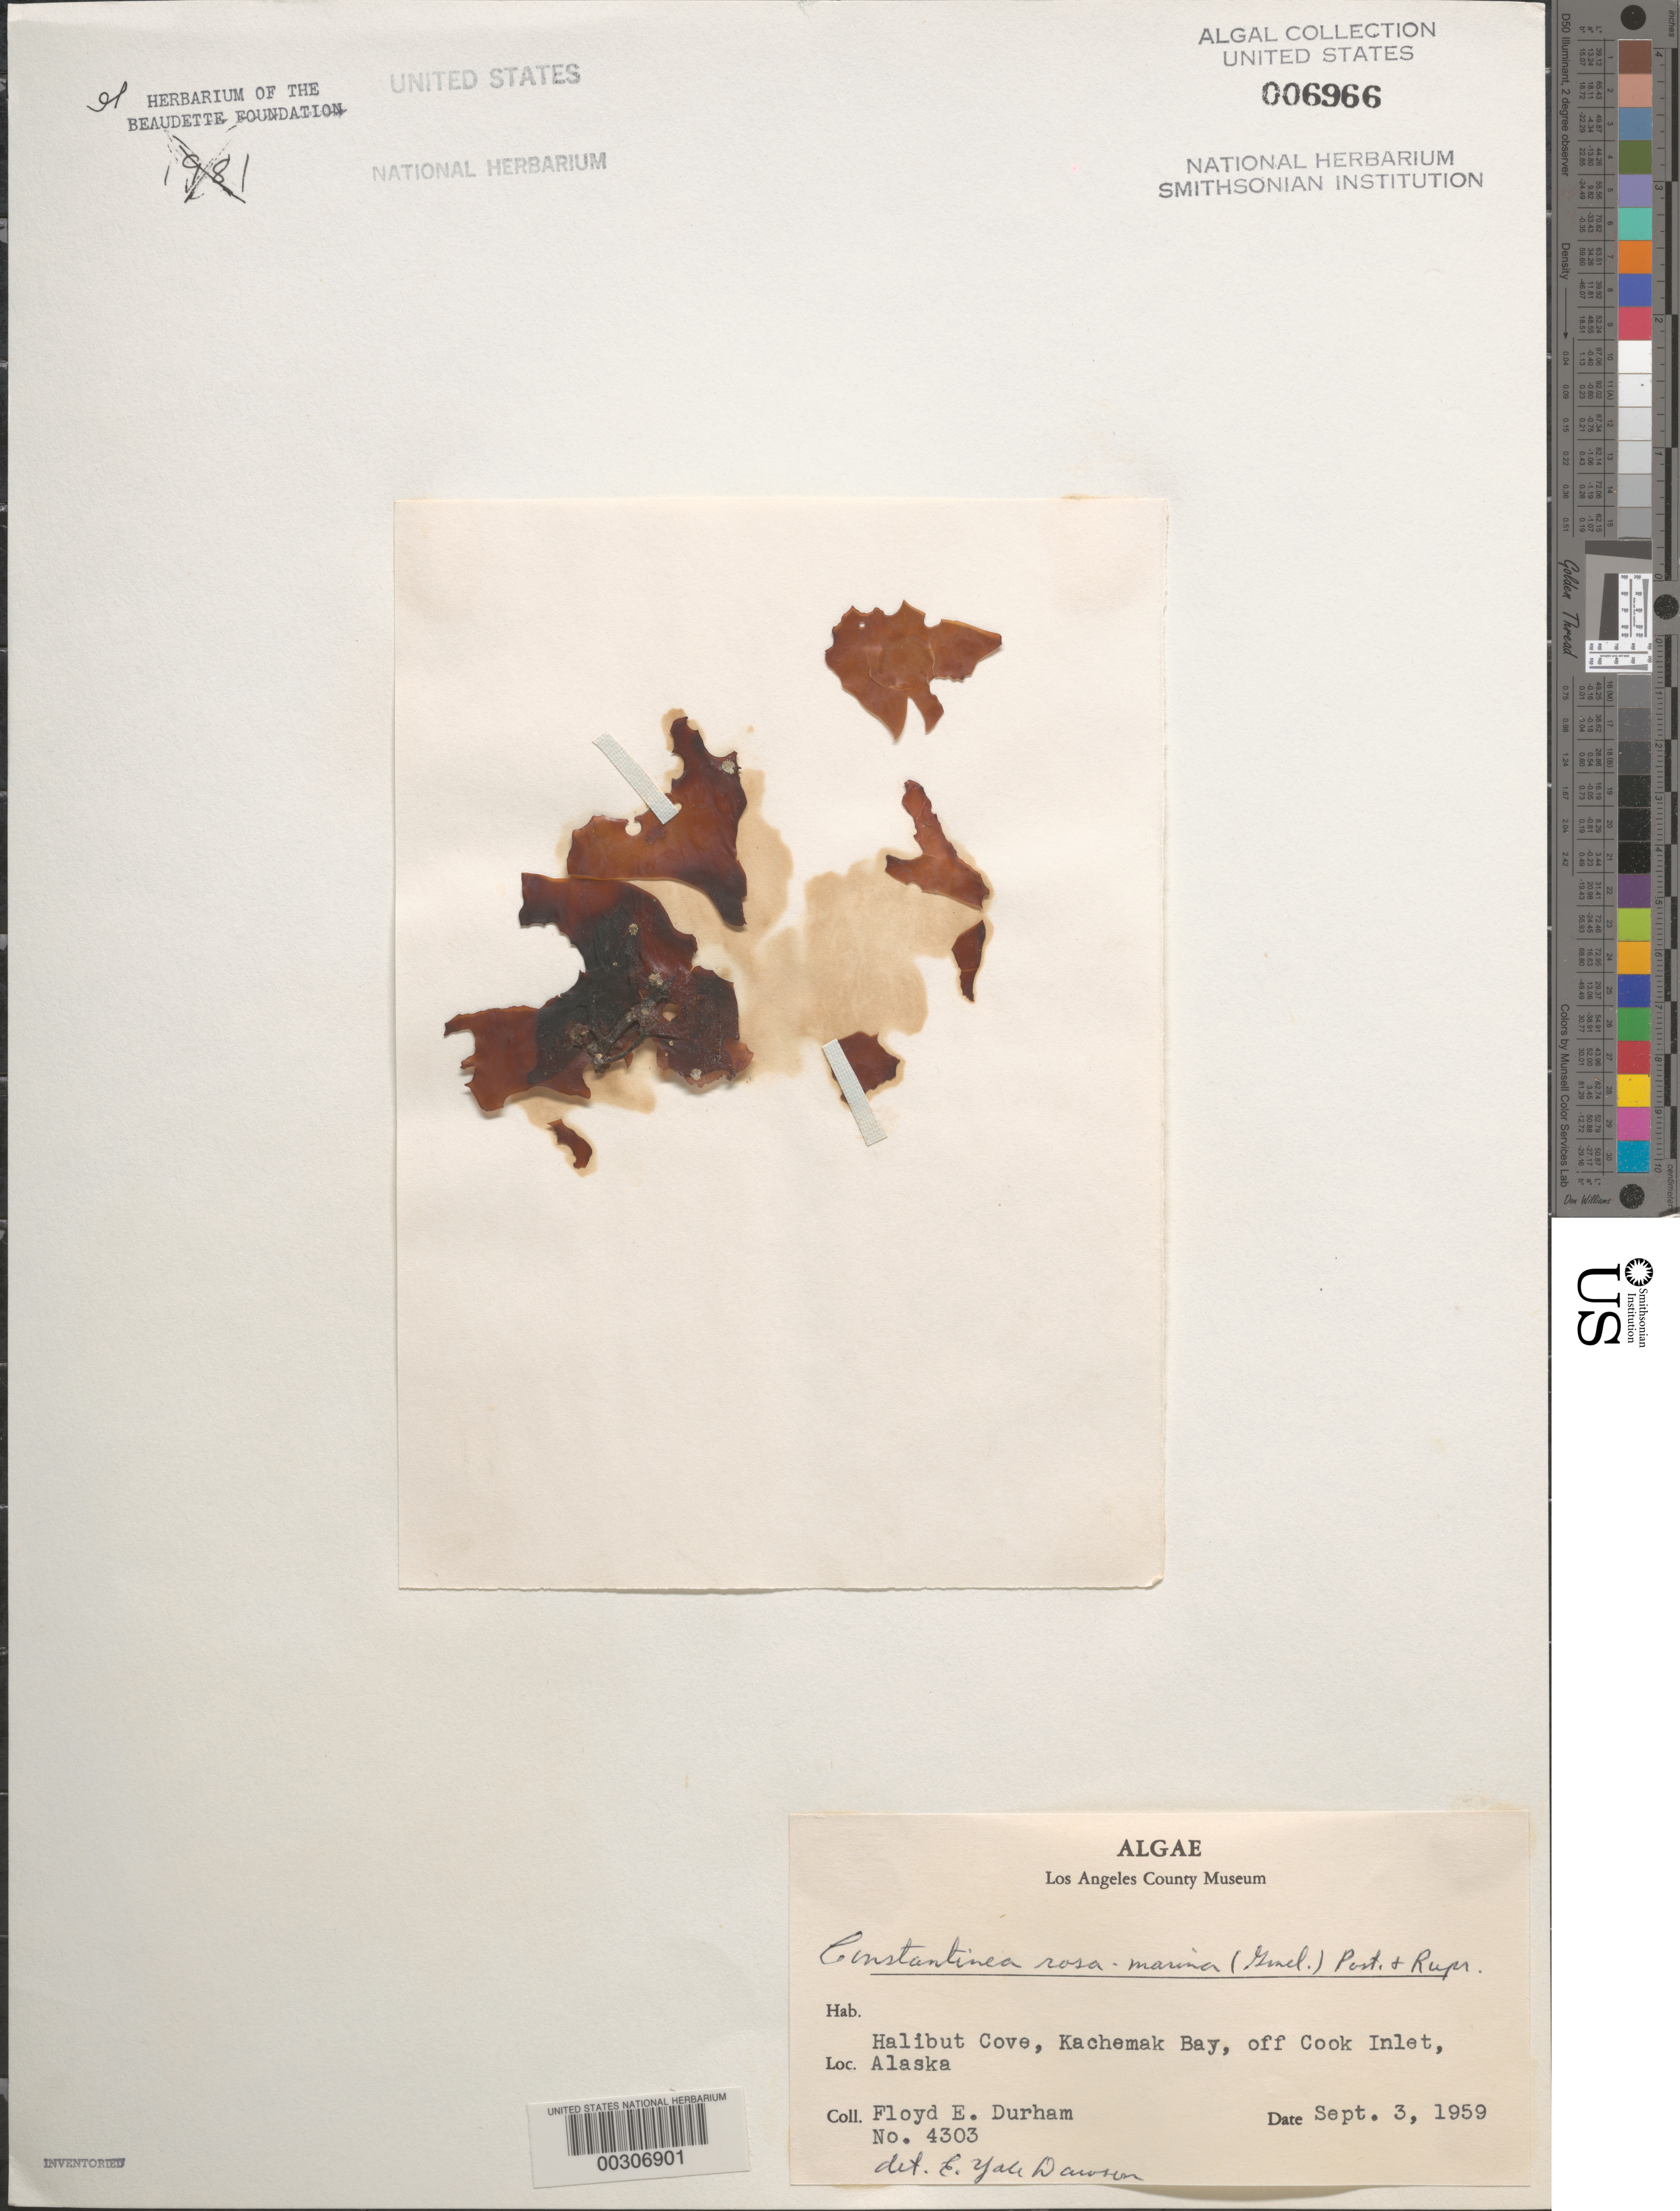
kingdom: Plantae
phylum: Rhodophyta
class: Florideophyceae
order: Gigartinales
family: Dumontiaceae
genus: Constantinea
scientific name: Constantinea rosa-marina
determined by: Dawson, E. Y.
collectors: F. Durham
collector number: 4303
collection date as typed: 03 Sep 1959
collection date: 1959-09-03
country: United States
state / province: Alaska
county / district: Kenai Peninsula Division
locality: Halibut Cove, Kachemak Bay, off Cook Inlet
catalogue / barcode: US 6966